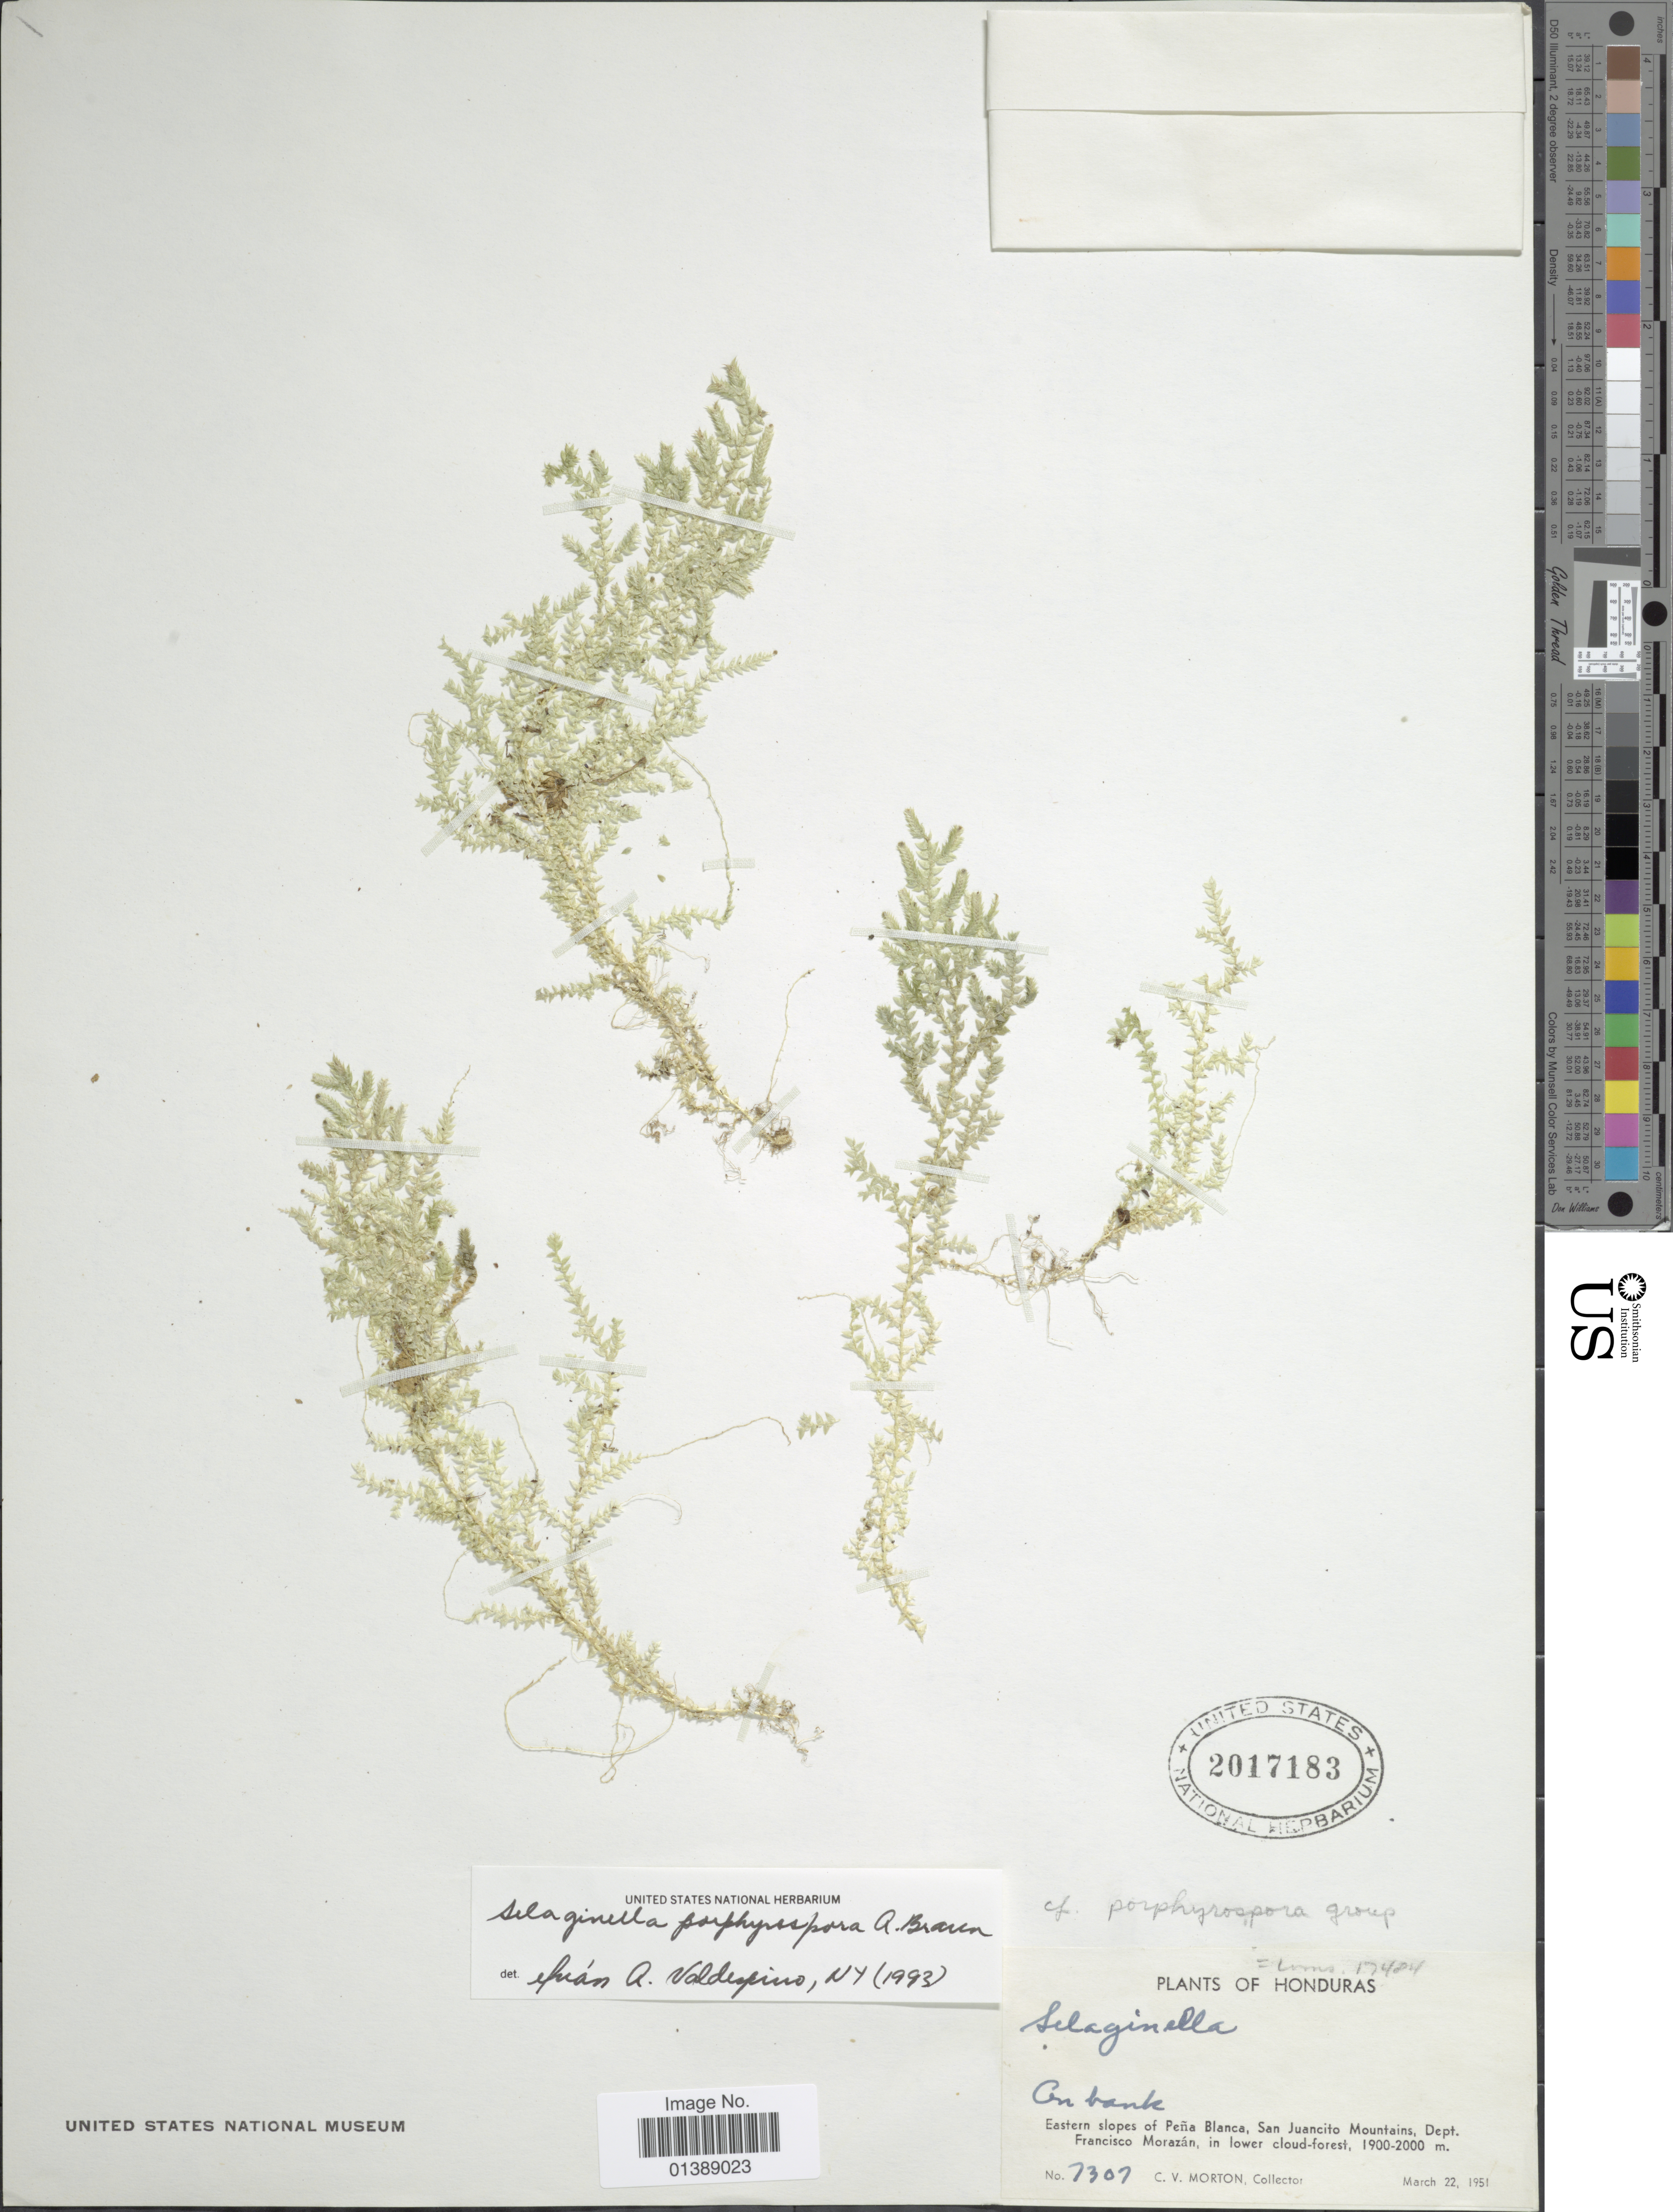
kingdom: Plantae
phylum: Tracheophyta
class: Lycopodiopsida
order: Selaginellales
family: Selaginellaceae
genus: Selaginella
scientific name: Selaginella porphyrospora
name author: A. Braun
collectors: C. V. Morton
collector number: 7307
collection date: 1951-03-22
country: Honduras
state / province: Fco. Morazán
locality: Eastern slopes of Peña Blanca,San Juancito Mountains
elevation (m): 1900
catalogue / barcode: US 2017183